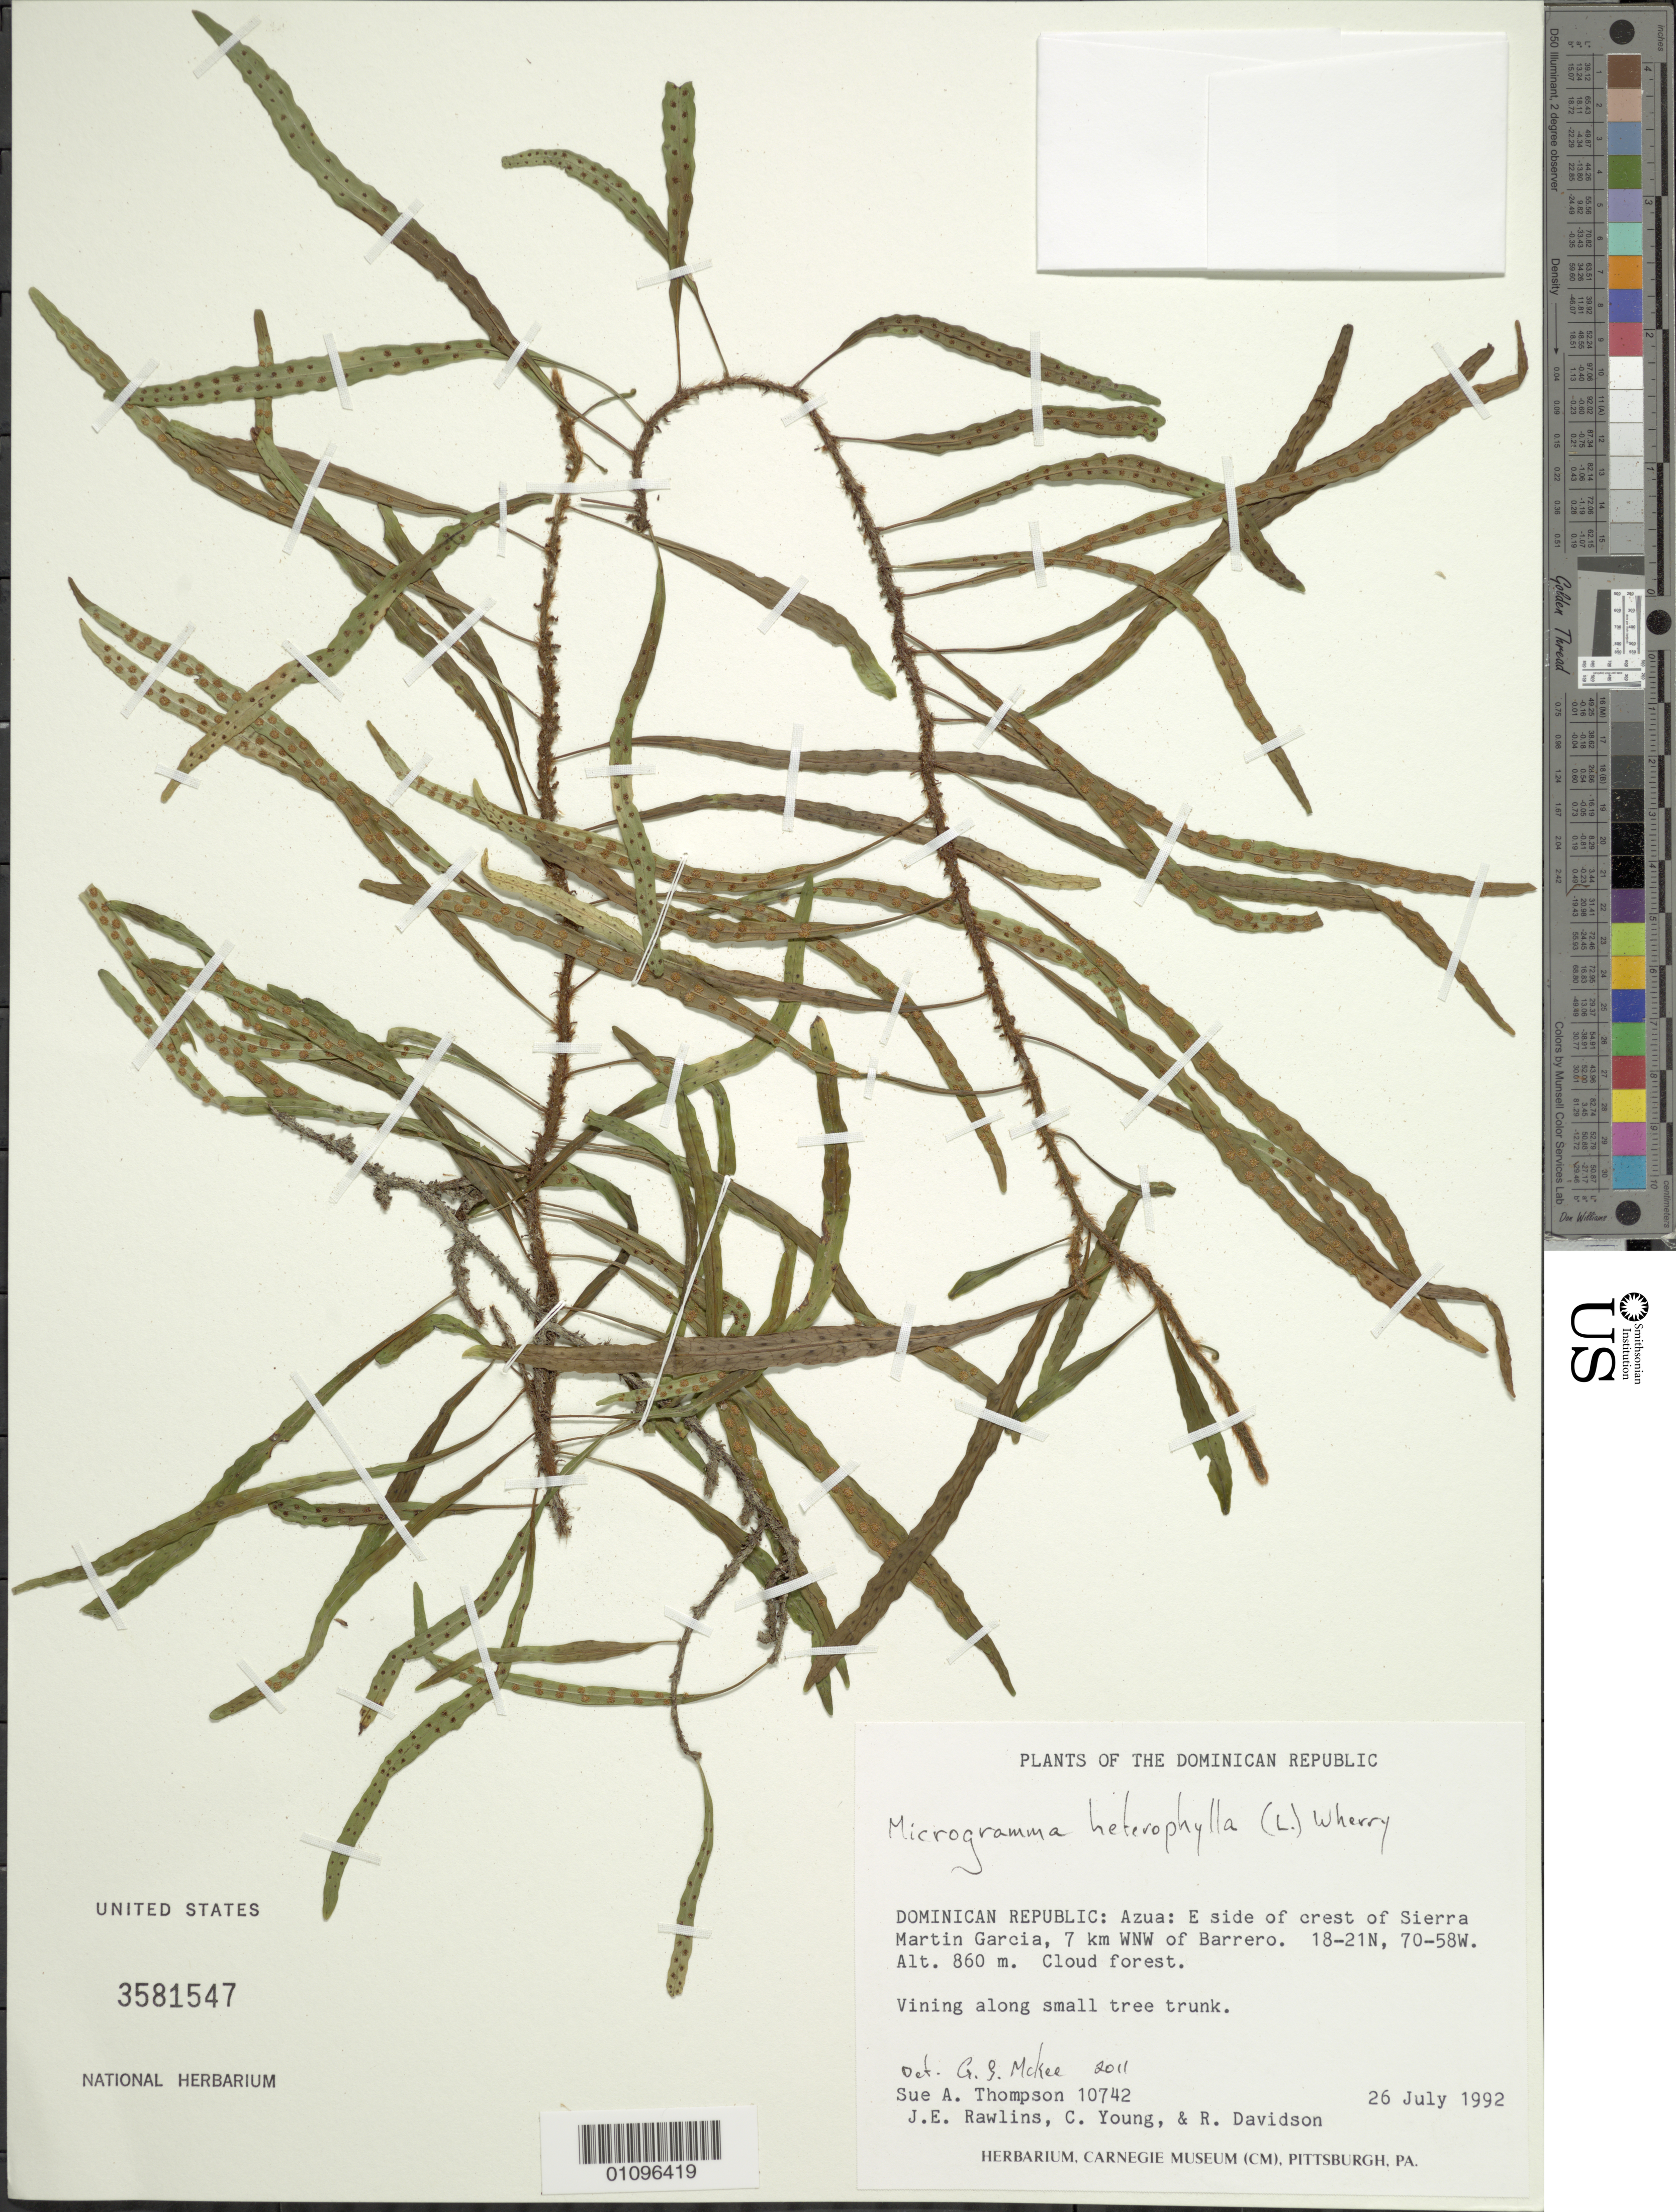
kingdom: Plantae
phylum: Tracheophyta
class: Polypodiopsida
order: Polypodiales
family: Polypodiaceae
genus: Microgramma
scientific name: Microgramma heterophylla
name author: (L.) Wherry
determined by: McKee, G. S., (US), NMNH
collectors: S. A. Thompson, J. Rawlins, C. Young & R. Davidson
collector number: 10742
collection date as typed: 26 Jul 1992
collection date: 1992-07-26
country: Dominican Republic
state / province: Azua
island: Hispaniola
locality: Sierra Martin Garcia, E side of crest; 7 km WNW of Barrero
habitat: Cloud forest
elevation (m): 860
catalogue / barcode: US 3581547